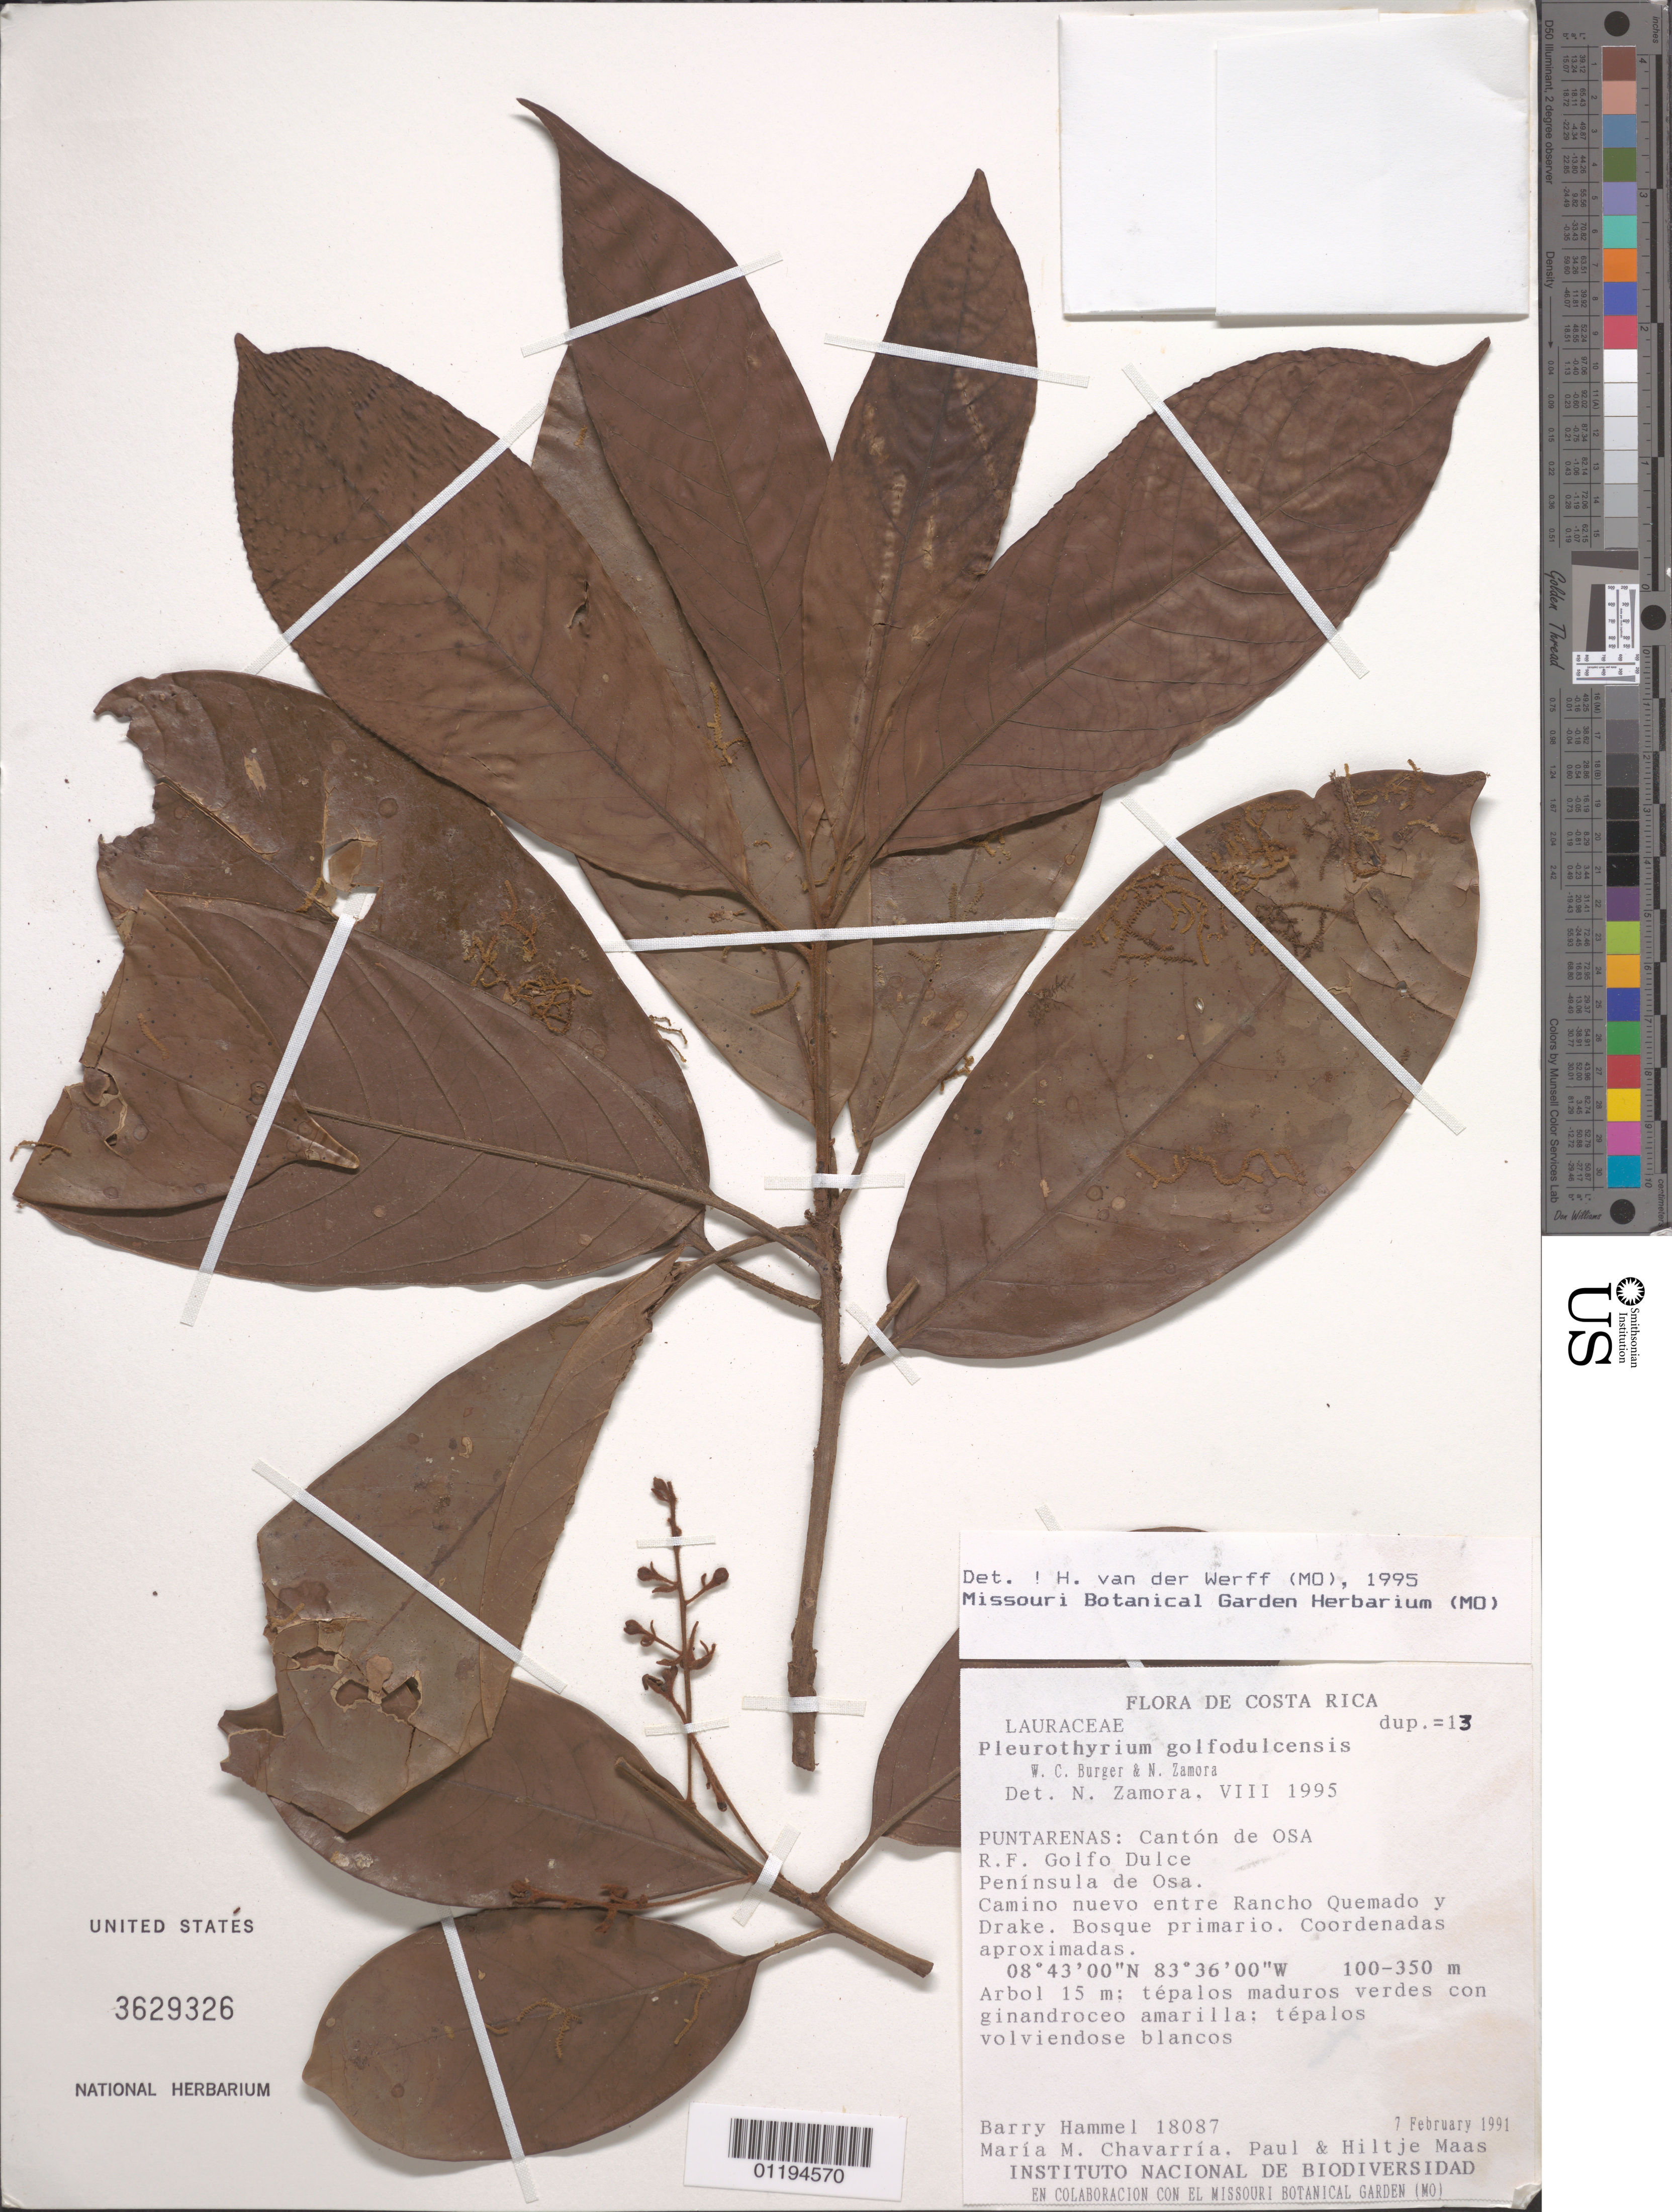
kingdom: Plantae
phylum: Tracheophyta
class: Magnoliopsida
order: Laurales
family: Lauraceae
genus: Pleurothyrium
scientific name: Pleurothyrium golfodulcense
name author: W.C. Burger & N. Zamora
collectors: B. Hammel, M. Chavarría, P. Maas & H. Maas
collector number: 18087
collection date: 1991-02-07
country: Costa Rica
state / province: Puntarenas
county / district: Canton de Osa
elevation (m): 100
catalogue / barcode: US 3629326